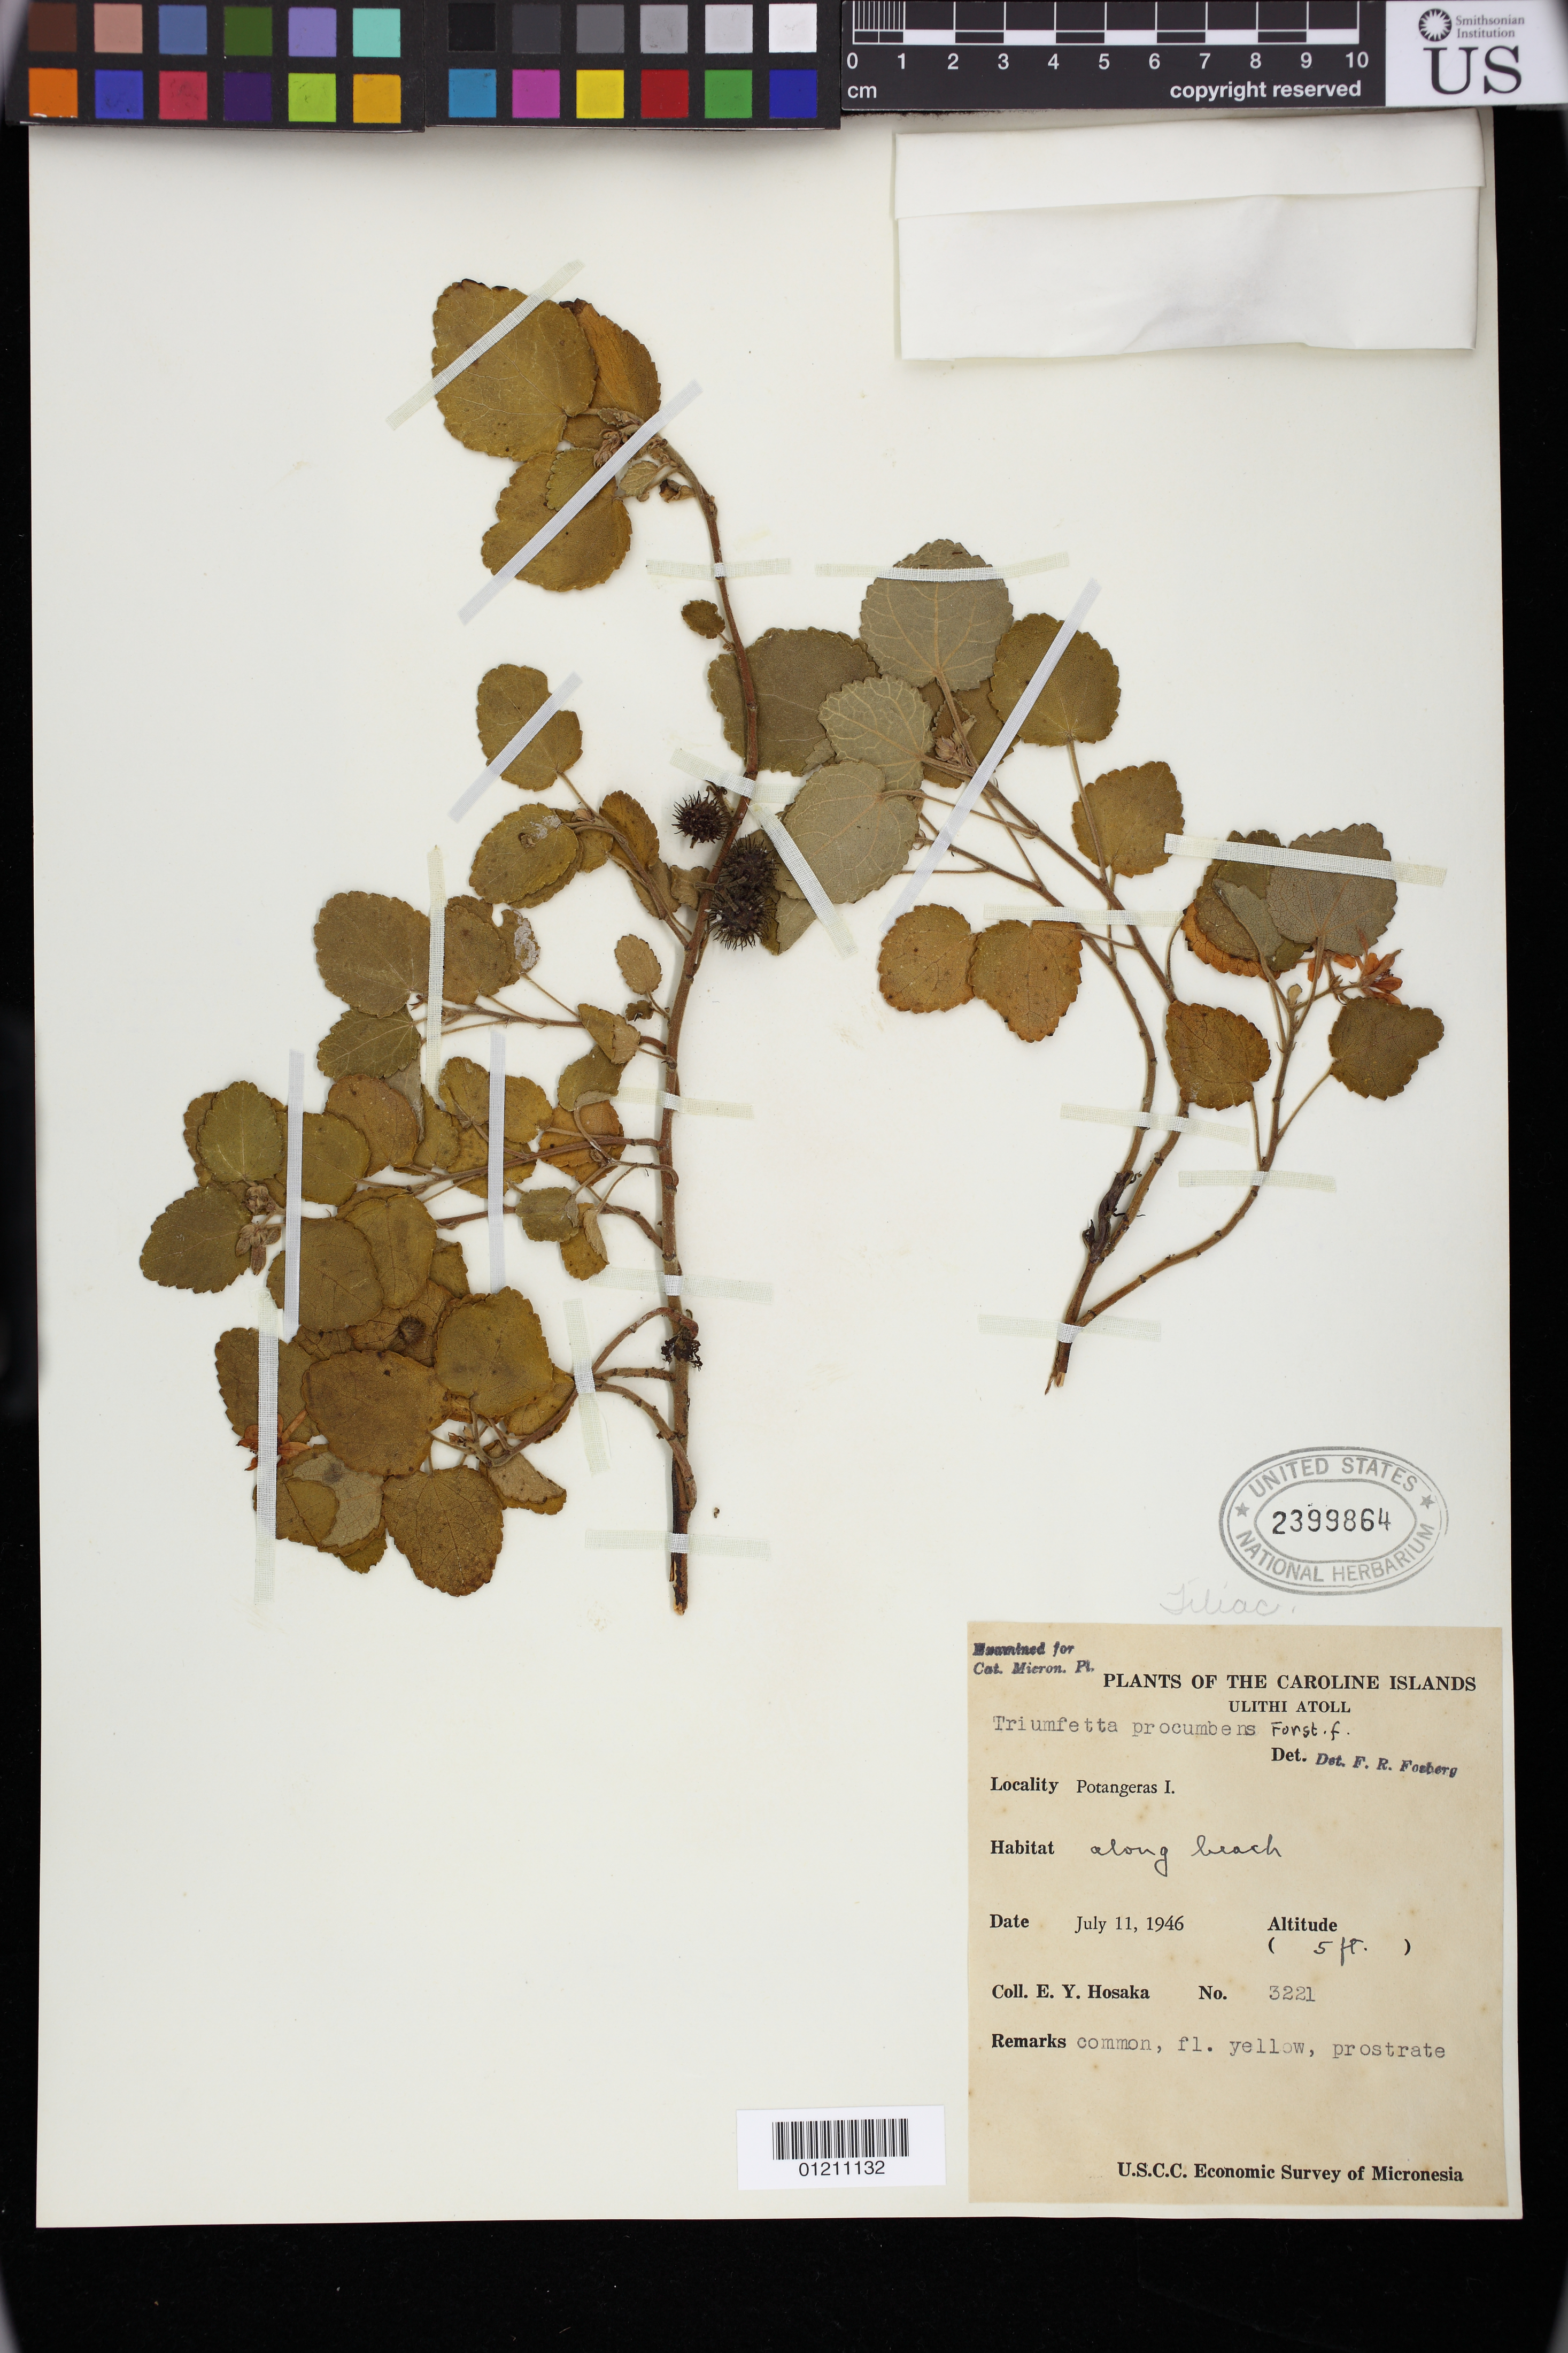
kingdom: Plantae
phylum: Tracheophyta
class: Magnoliopsida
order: Malvales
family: Malvaceae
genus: Triumfetta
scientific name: Triumfetta procumbens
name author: G. Forst.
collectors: E. Y. Hosaka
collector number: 3221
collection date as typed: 07 Nov 1946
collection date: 1946-11-07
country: Micronesia, Federated States of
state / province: Yap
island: Ulithi Atoll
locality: Caroline Islands: Ulithi Atoll. Potangeras Island.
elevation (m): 2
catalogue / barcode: US 2399864